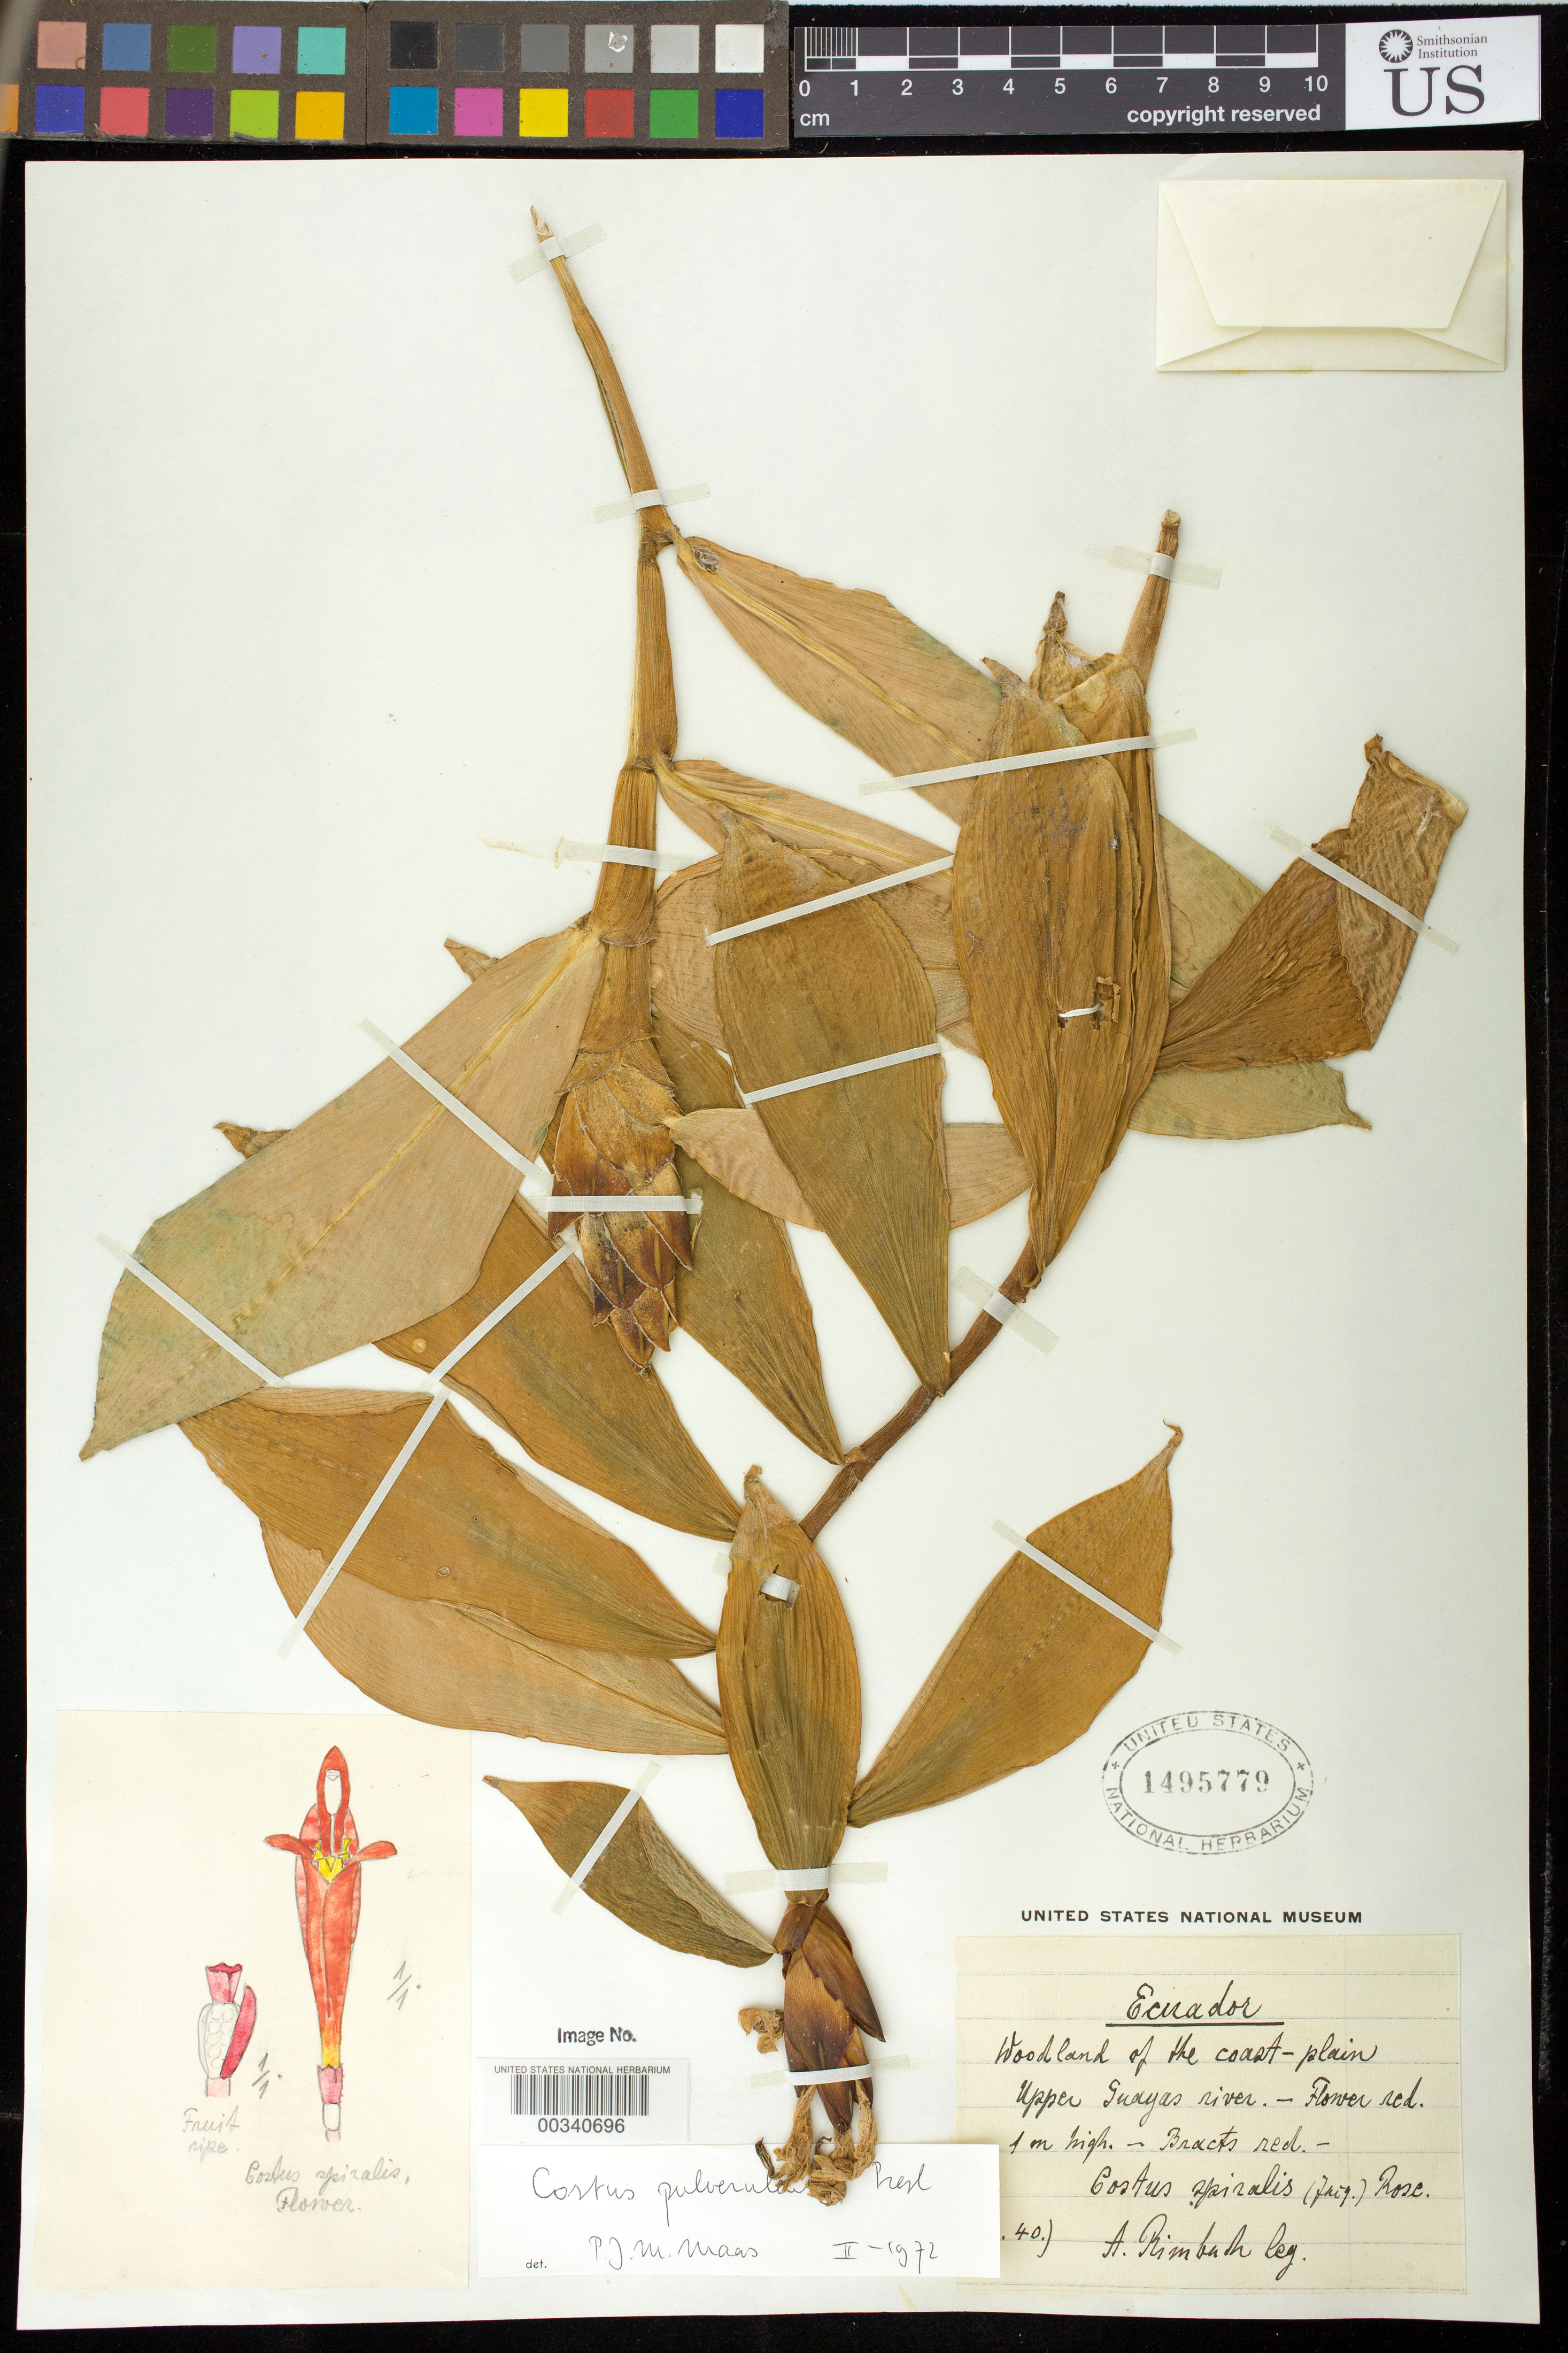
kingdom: Plantae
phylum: Tracheophyta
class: Liliopsida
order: Zingiberales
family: Costaceae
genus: Costus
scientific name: Costus pulverulentus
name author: C. Presl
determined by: Maas, Paul J. M.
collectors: A. Rimbach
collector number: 40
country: Ecuador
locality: Woodland of the coast-plain upper Guayas River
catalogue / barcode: US 1495779